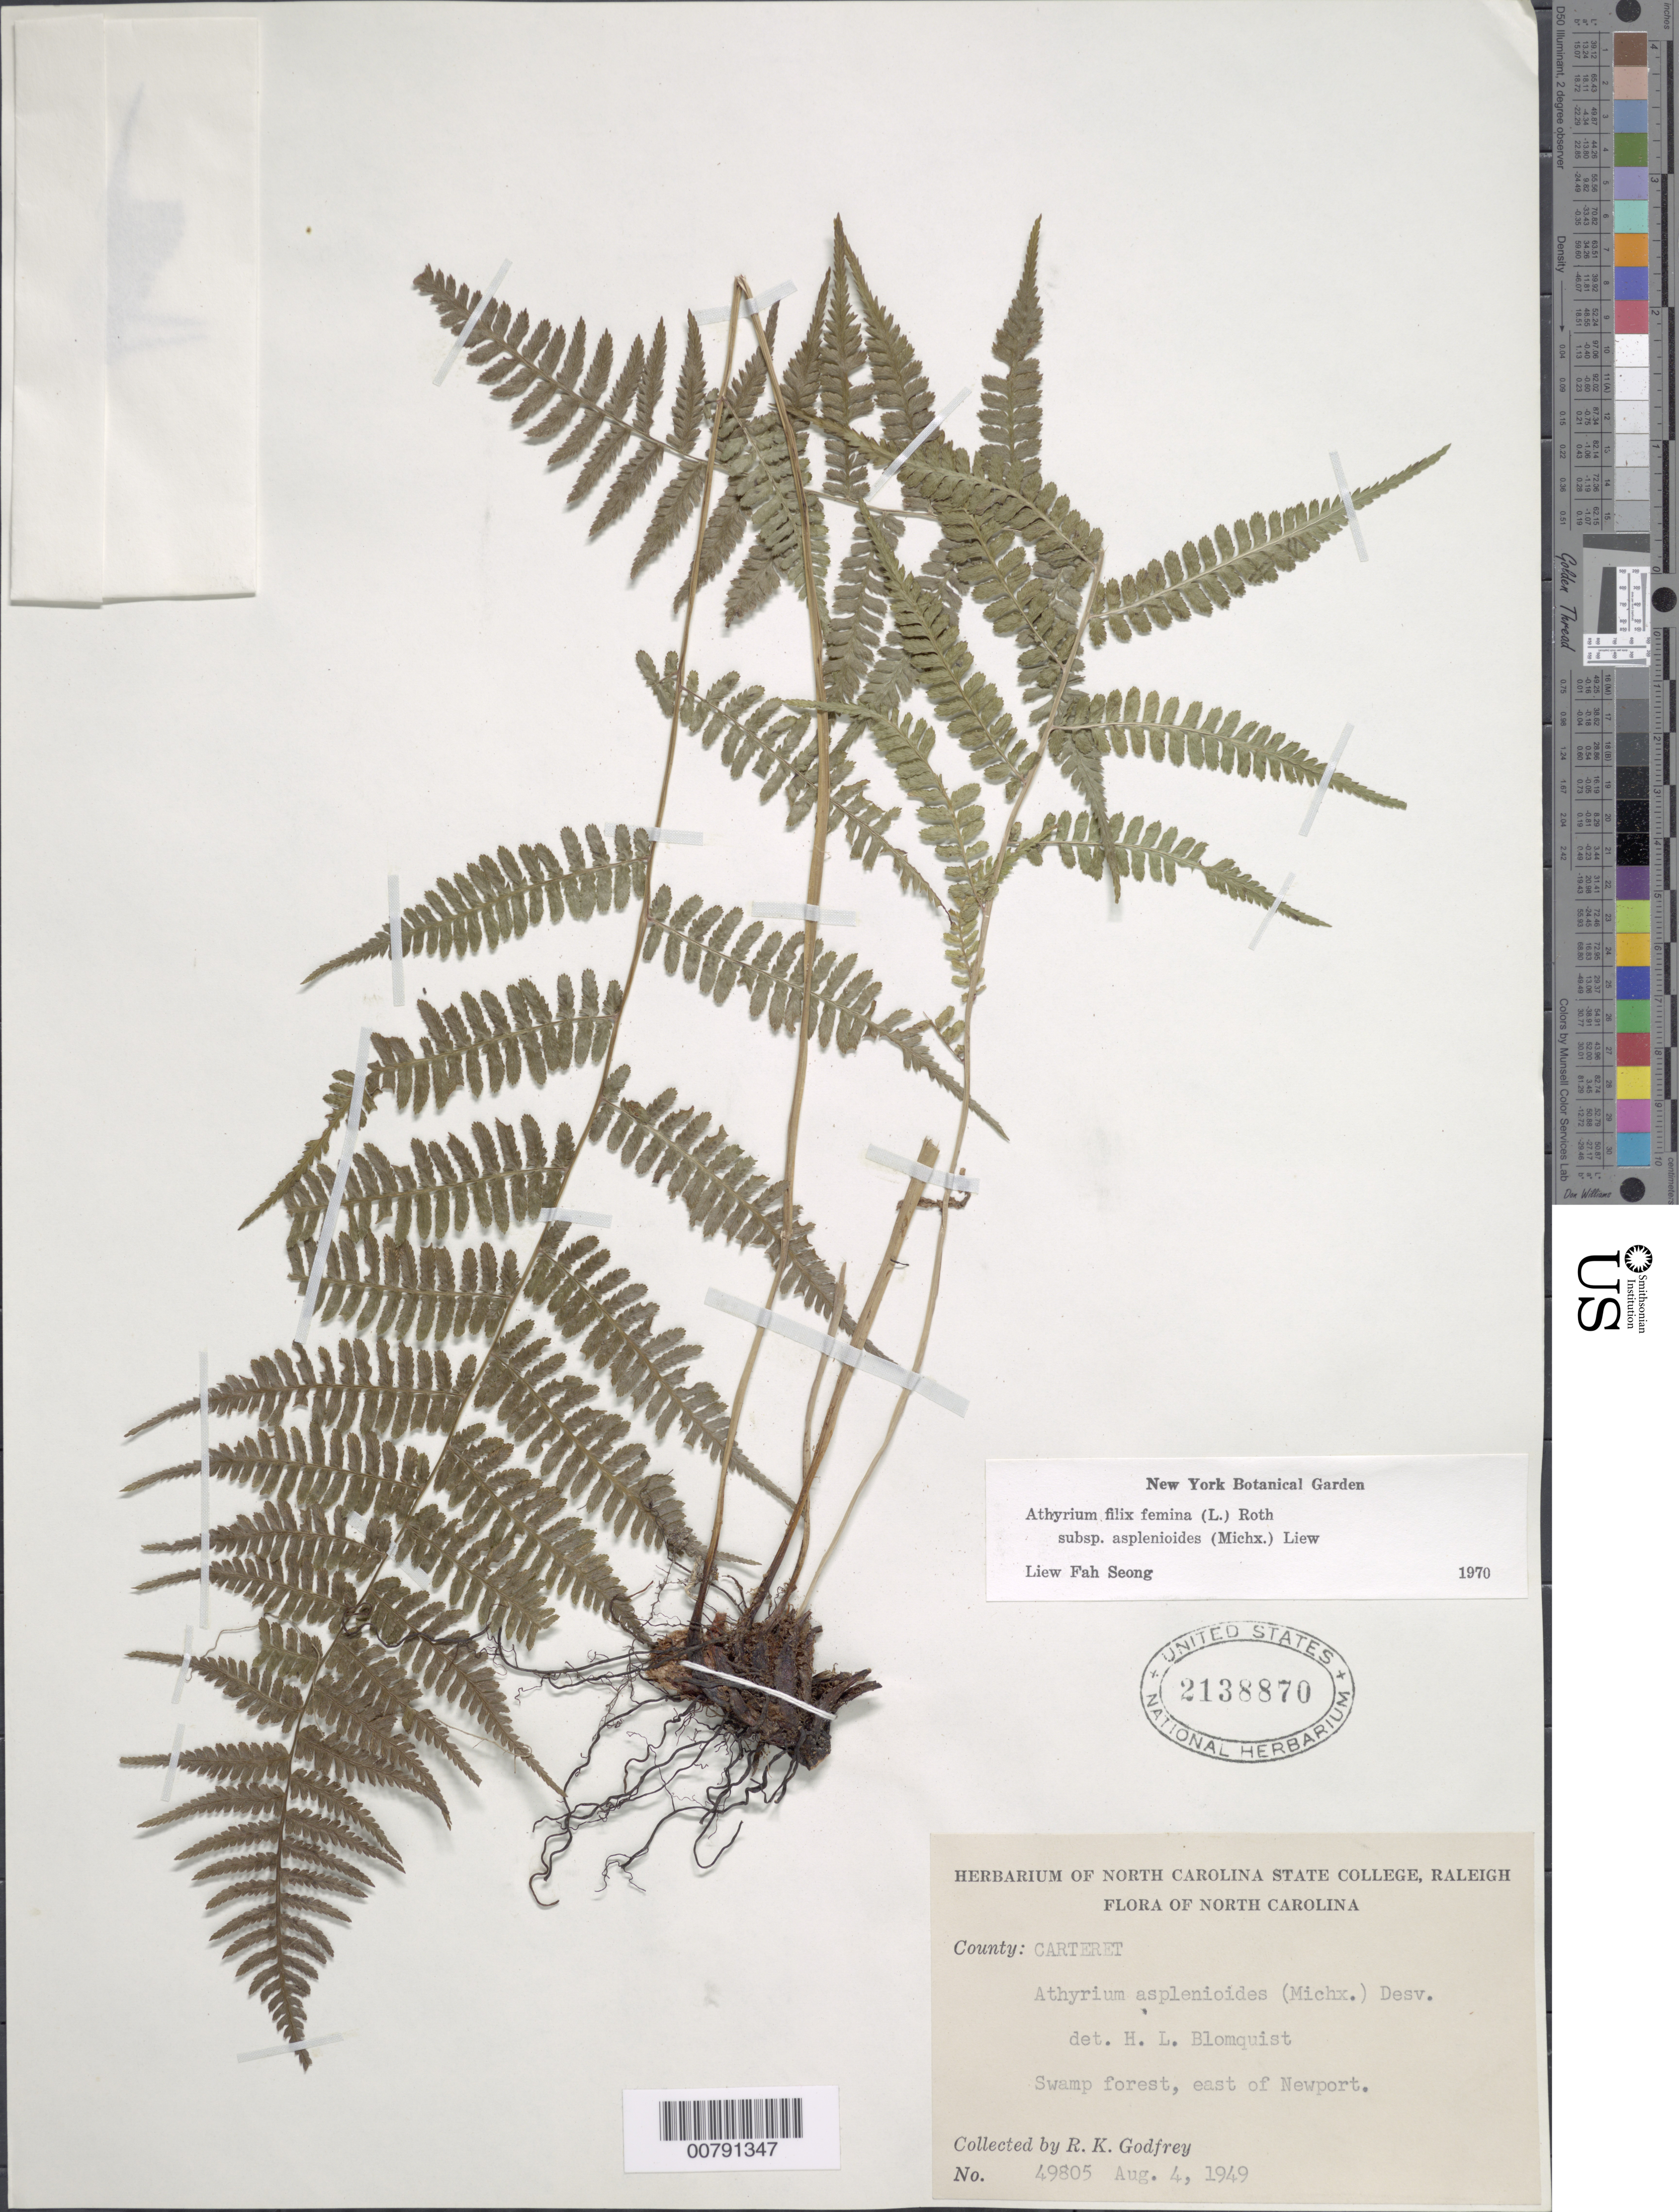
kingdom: Plantae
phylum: Tracheophyta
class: Polypodiopsida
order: Polypodiales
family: Athyriaceae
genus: Athyrium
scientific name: Athyrium filix-femina subsp. asplenioides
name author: (Michx.) Hultén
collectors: R. K. Godfrey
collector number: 49805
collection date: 1949-08-04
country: United States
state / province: North Carolina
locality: Swamp forest, east of Newport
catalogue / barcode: US 2138870